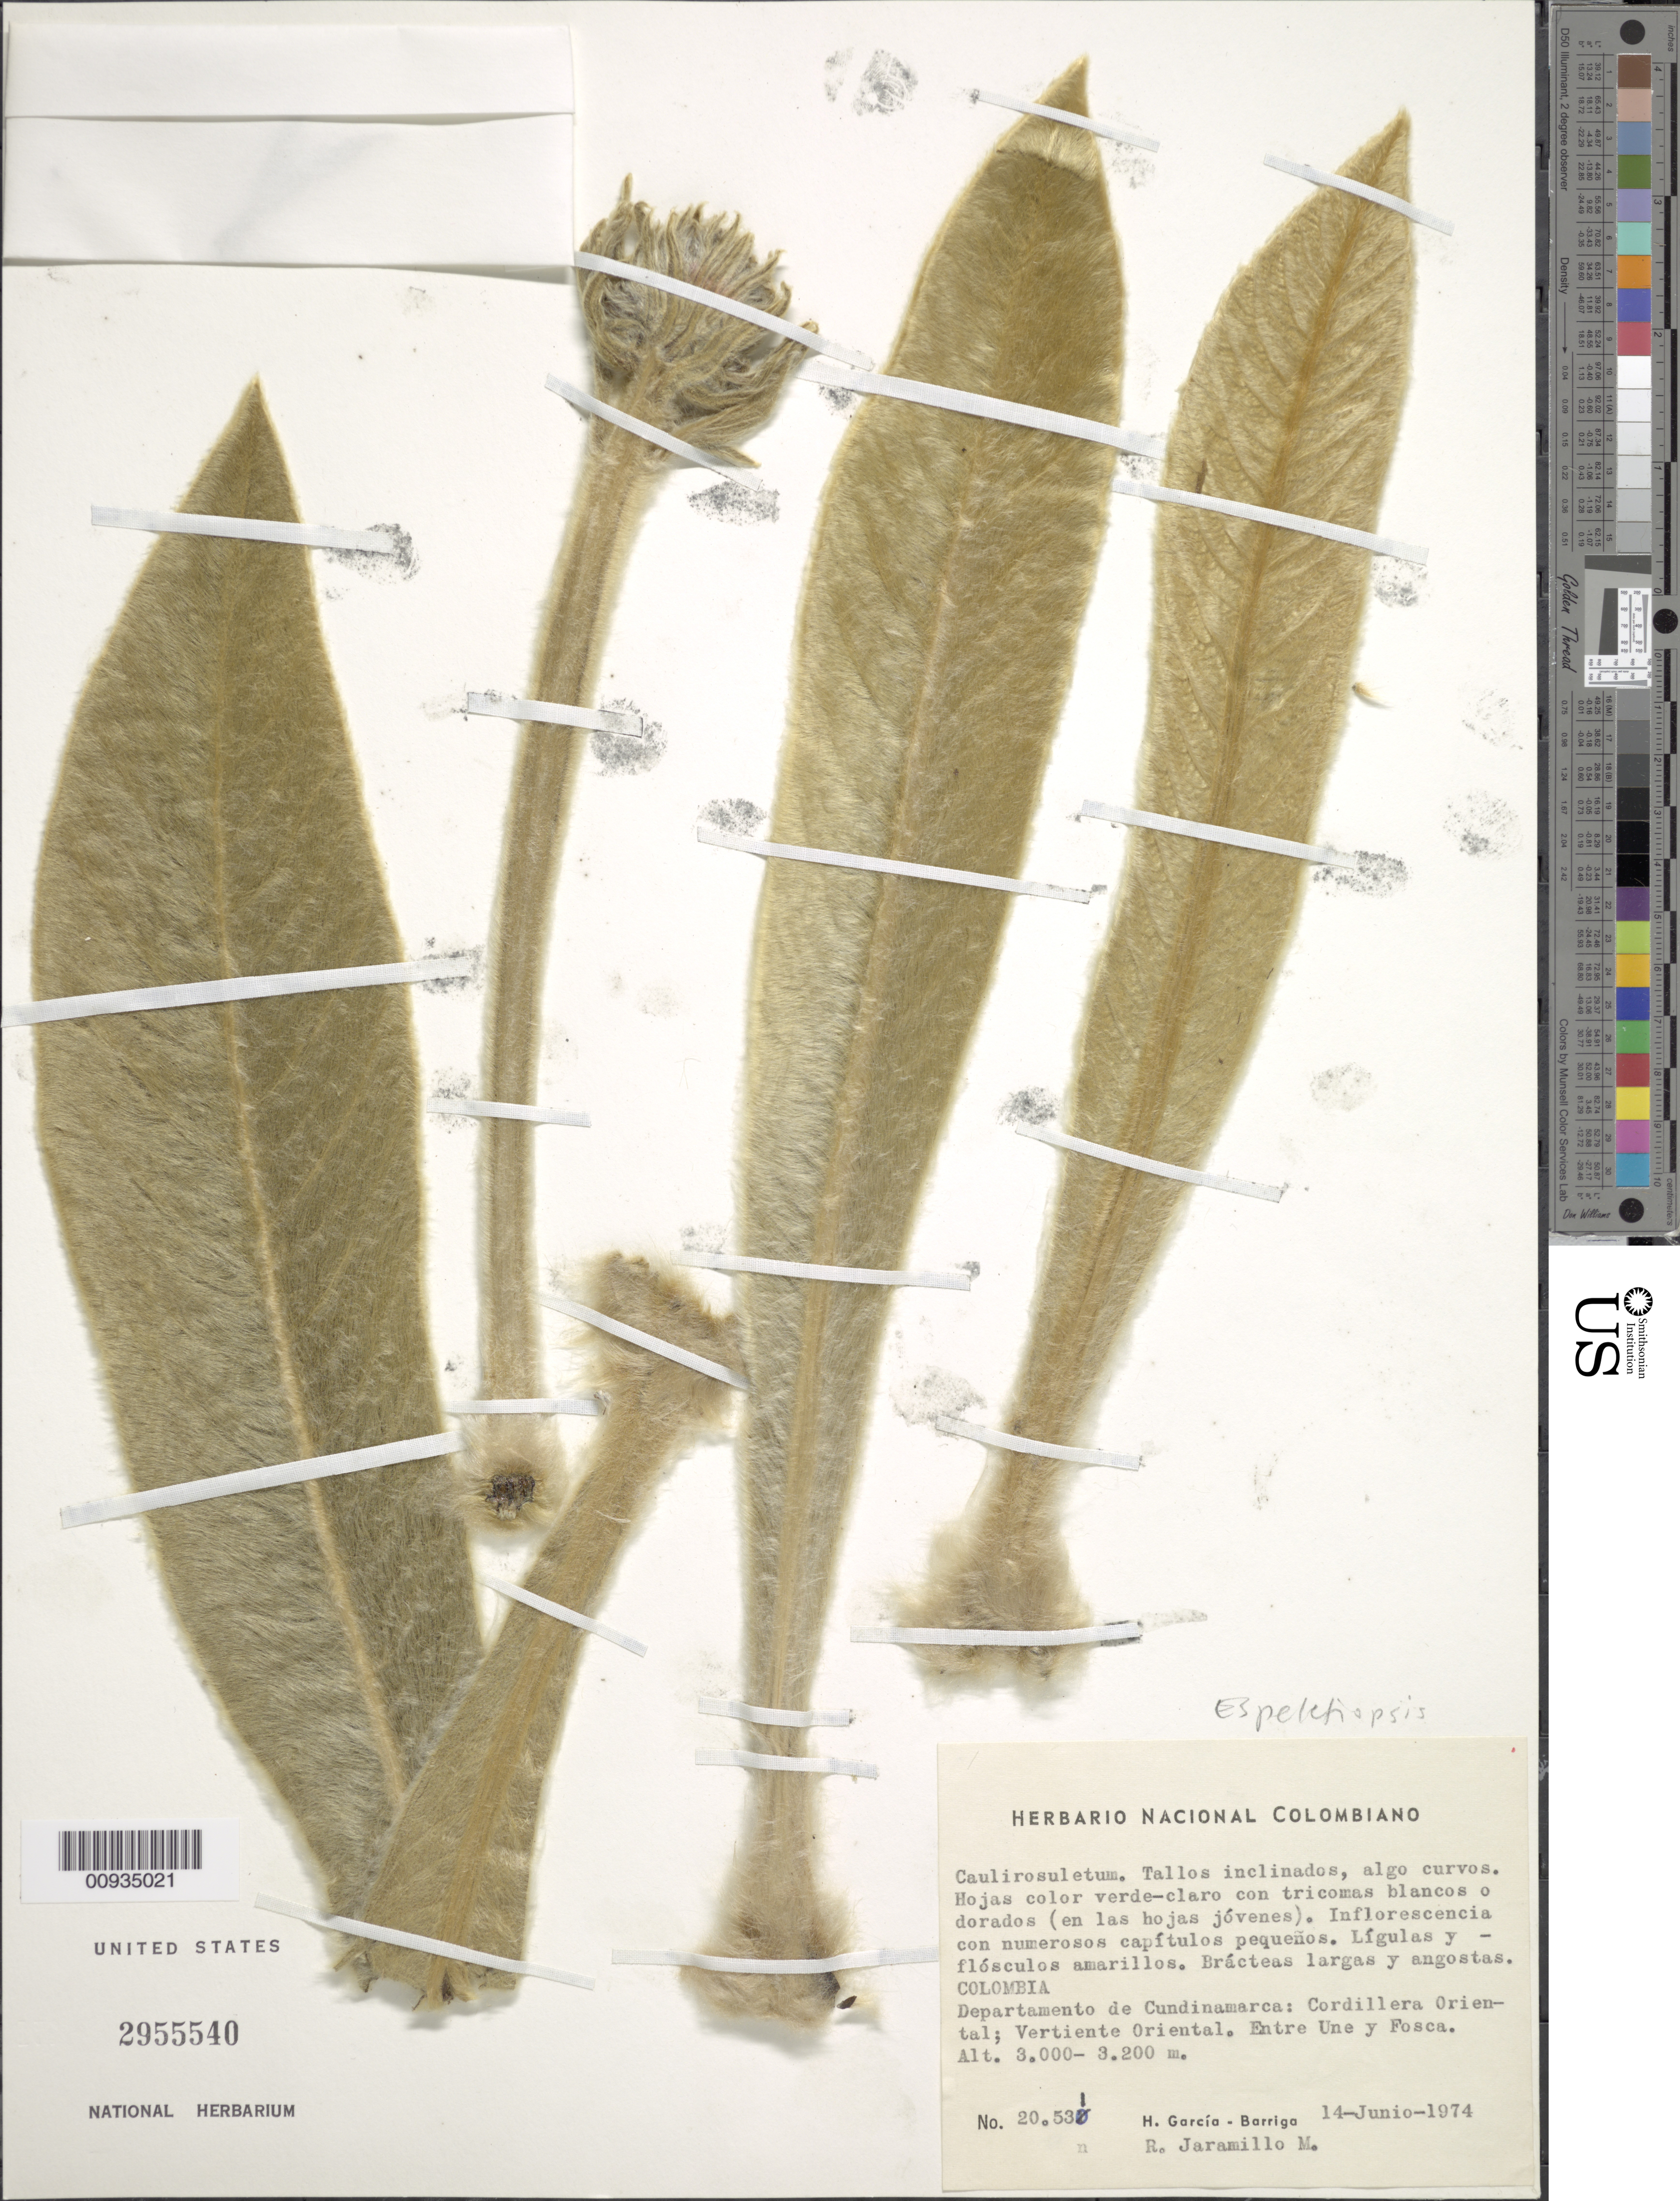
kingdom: Plantae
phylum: Tracheophyta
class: Magnoliopsida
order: Asterales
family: Asteraceae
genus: Espeletiopsis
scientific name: Espeletiopsis sp.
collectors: H. García Barriga & R. Jaramillo M.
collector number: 20531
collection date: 1974-06-14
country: Colombia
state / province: Cundinamarca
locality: Cordillera Oriental, Vertiente Oriental, entre Une y Fosca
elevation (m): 3000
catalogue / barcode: US 2955540